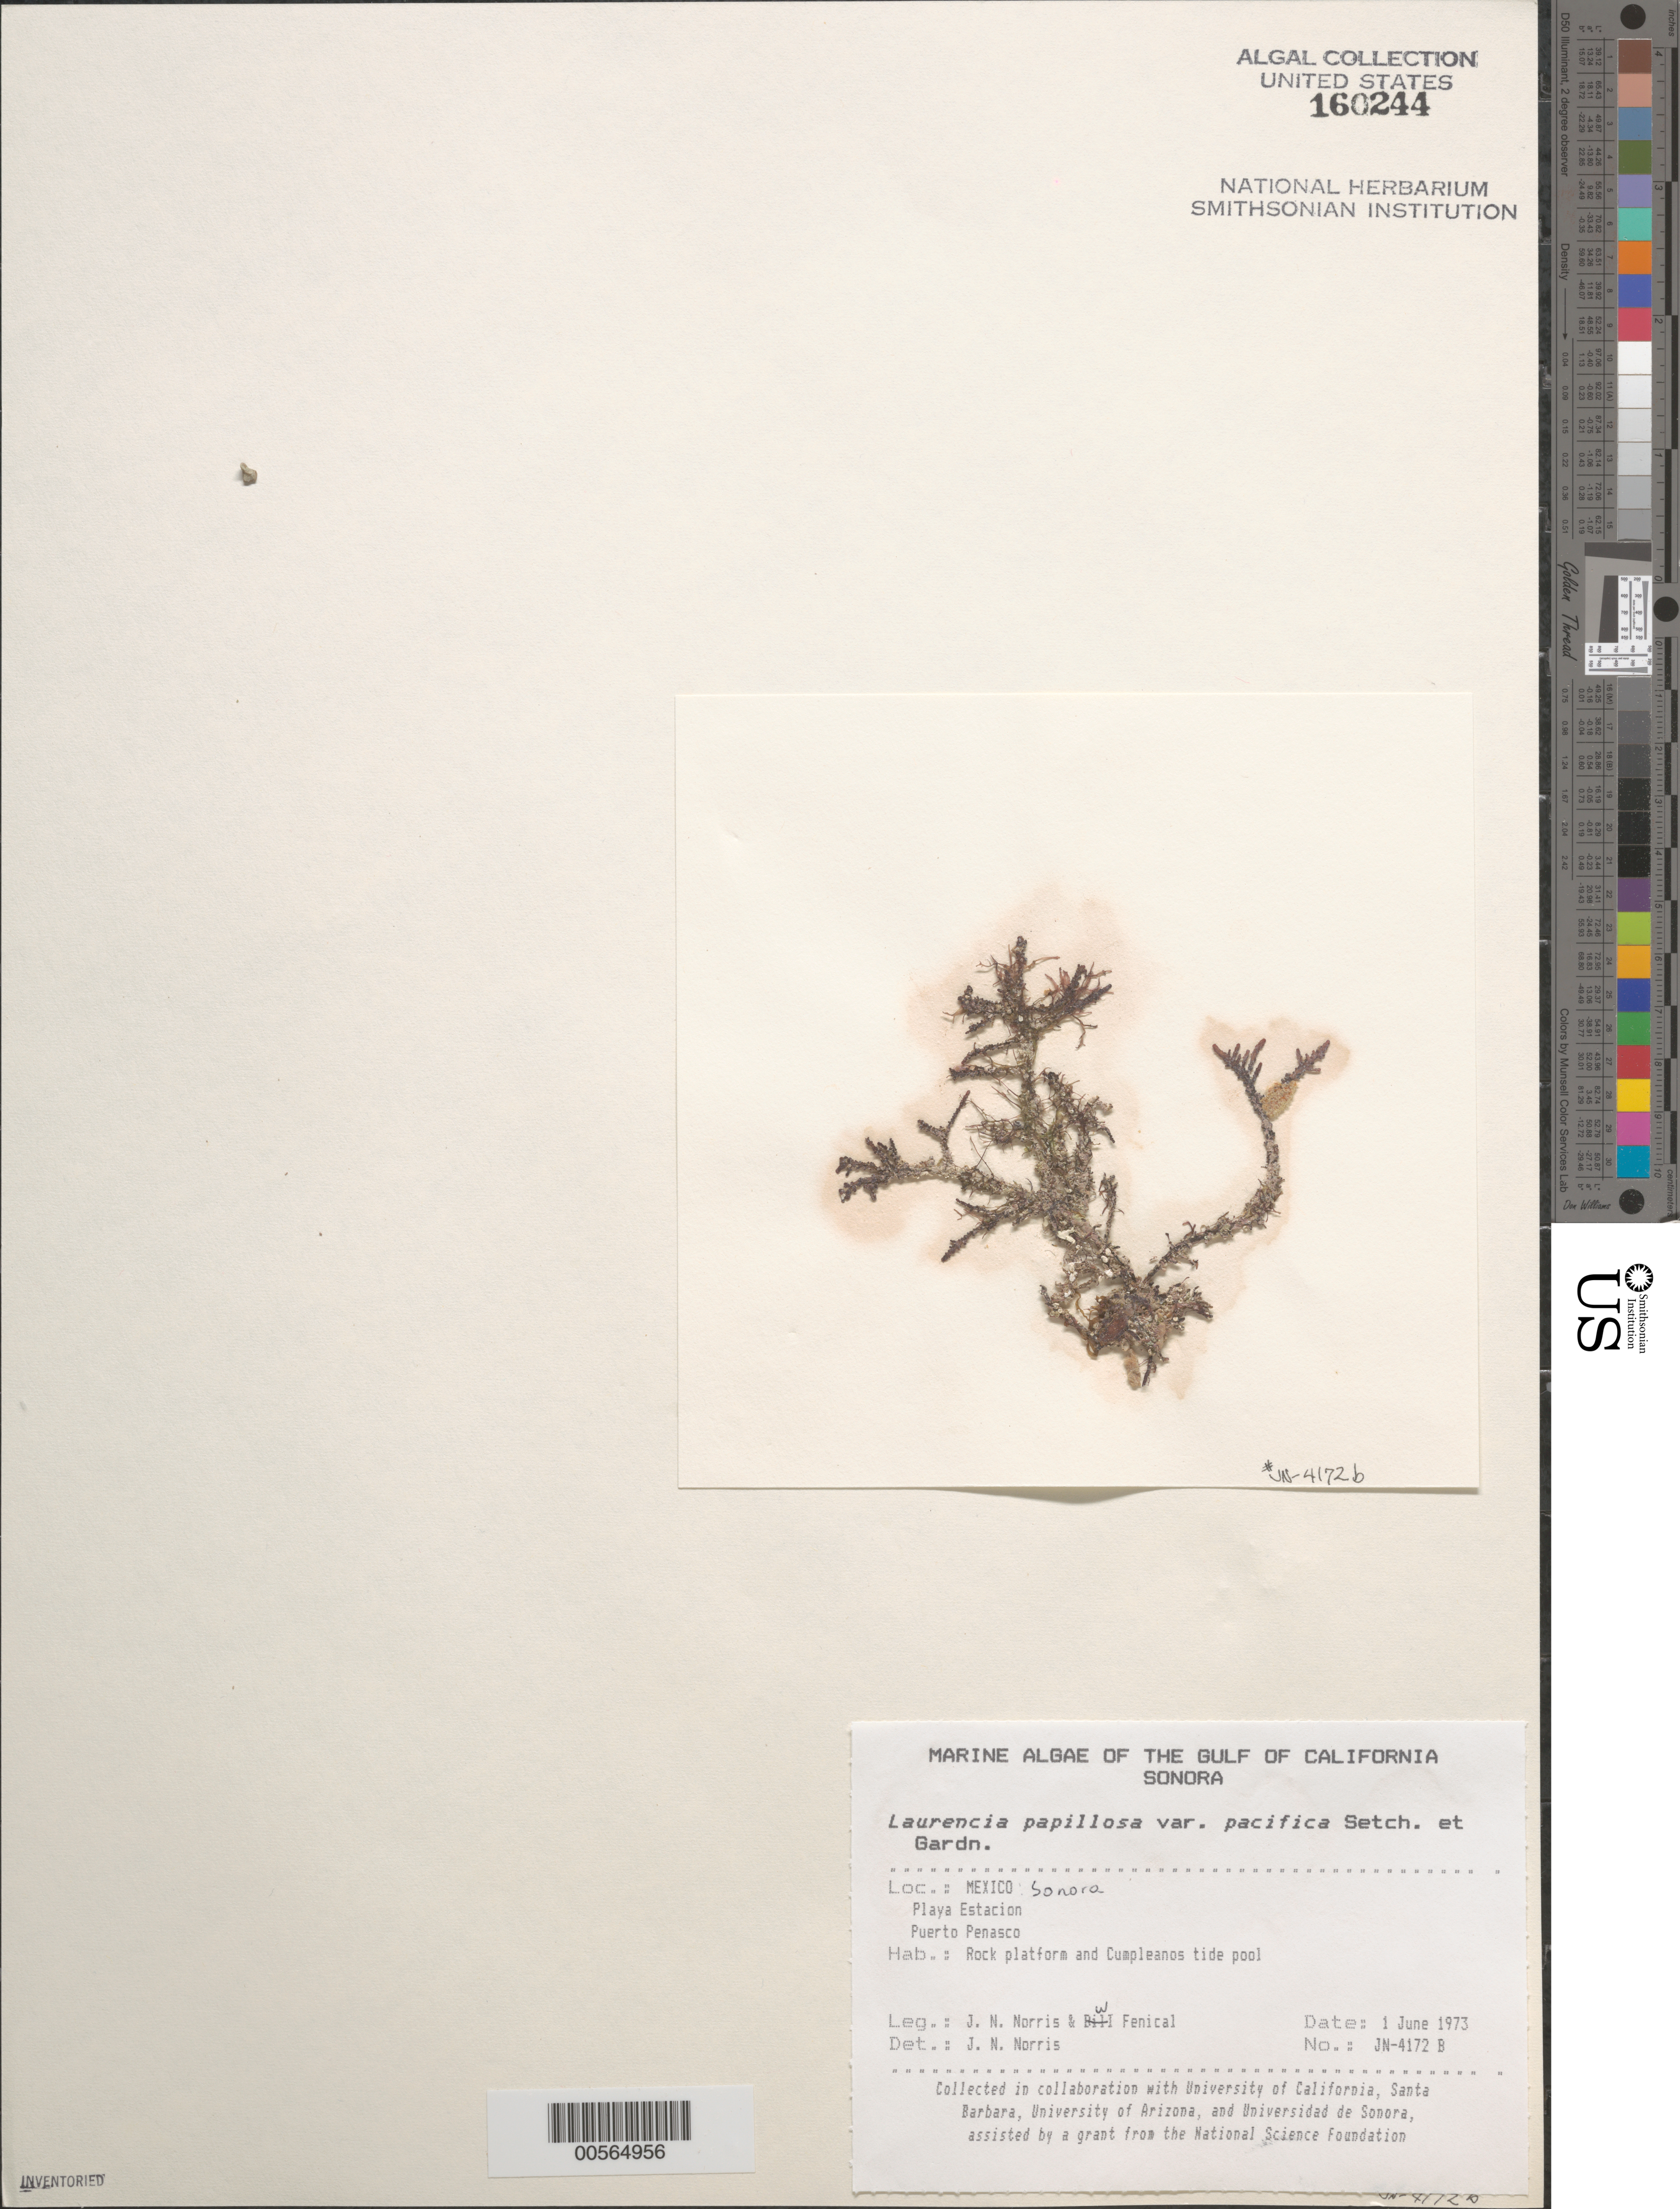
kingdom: Plantae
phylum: Rhodophyta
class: Florideophyceae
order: Ceramiales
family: Rhodomelaceae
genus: Palisada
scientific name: Palisada perforata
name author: (Bory) K.W. Nam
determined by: Algae name updating Project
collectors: J. N. Norris & W. Fenical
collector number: JN-4172b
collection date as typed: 01 Jun 1973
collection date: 1973-06-01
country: Mexico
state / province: Sonora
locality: Playa Estacion, Puerto Penasco, Cumpleanos Tide Pool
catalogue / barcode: US 160244